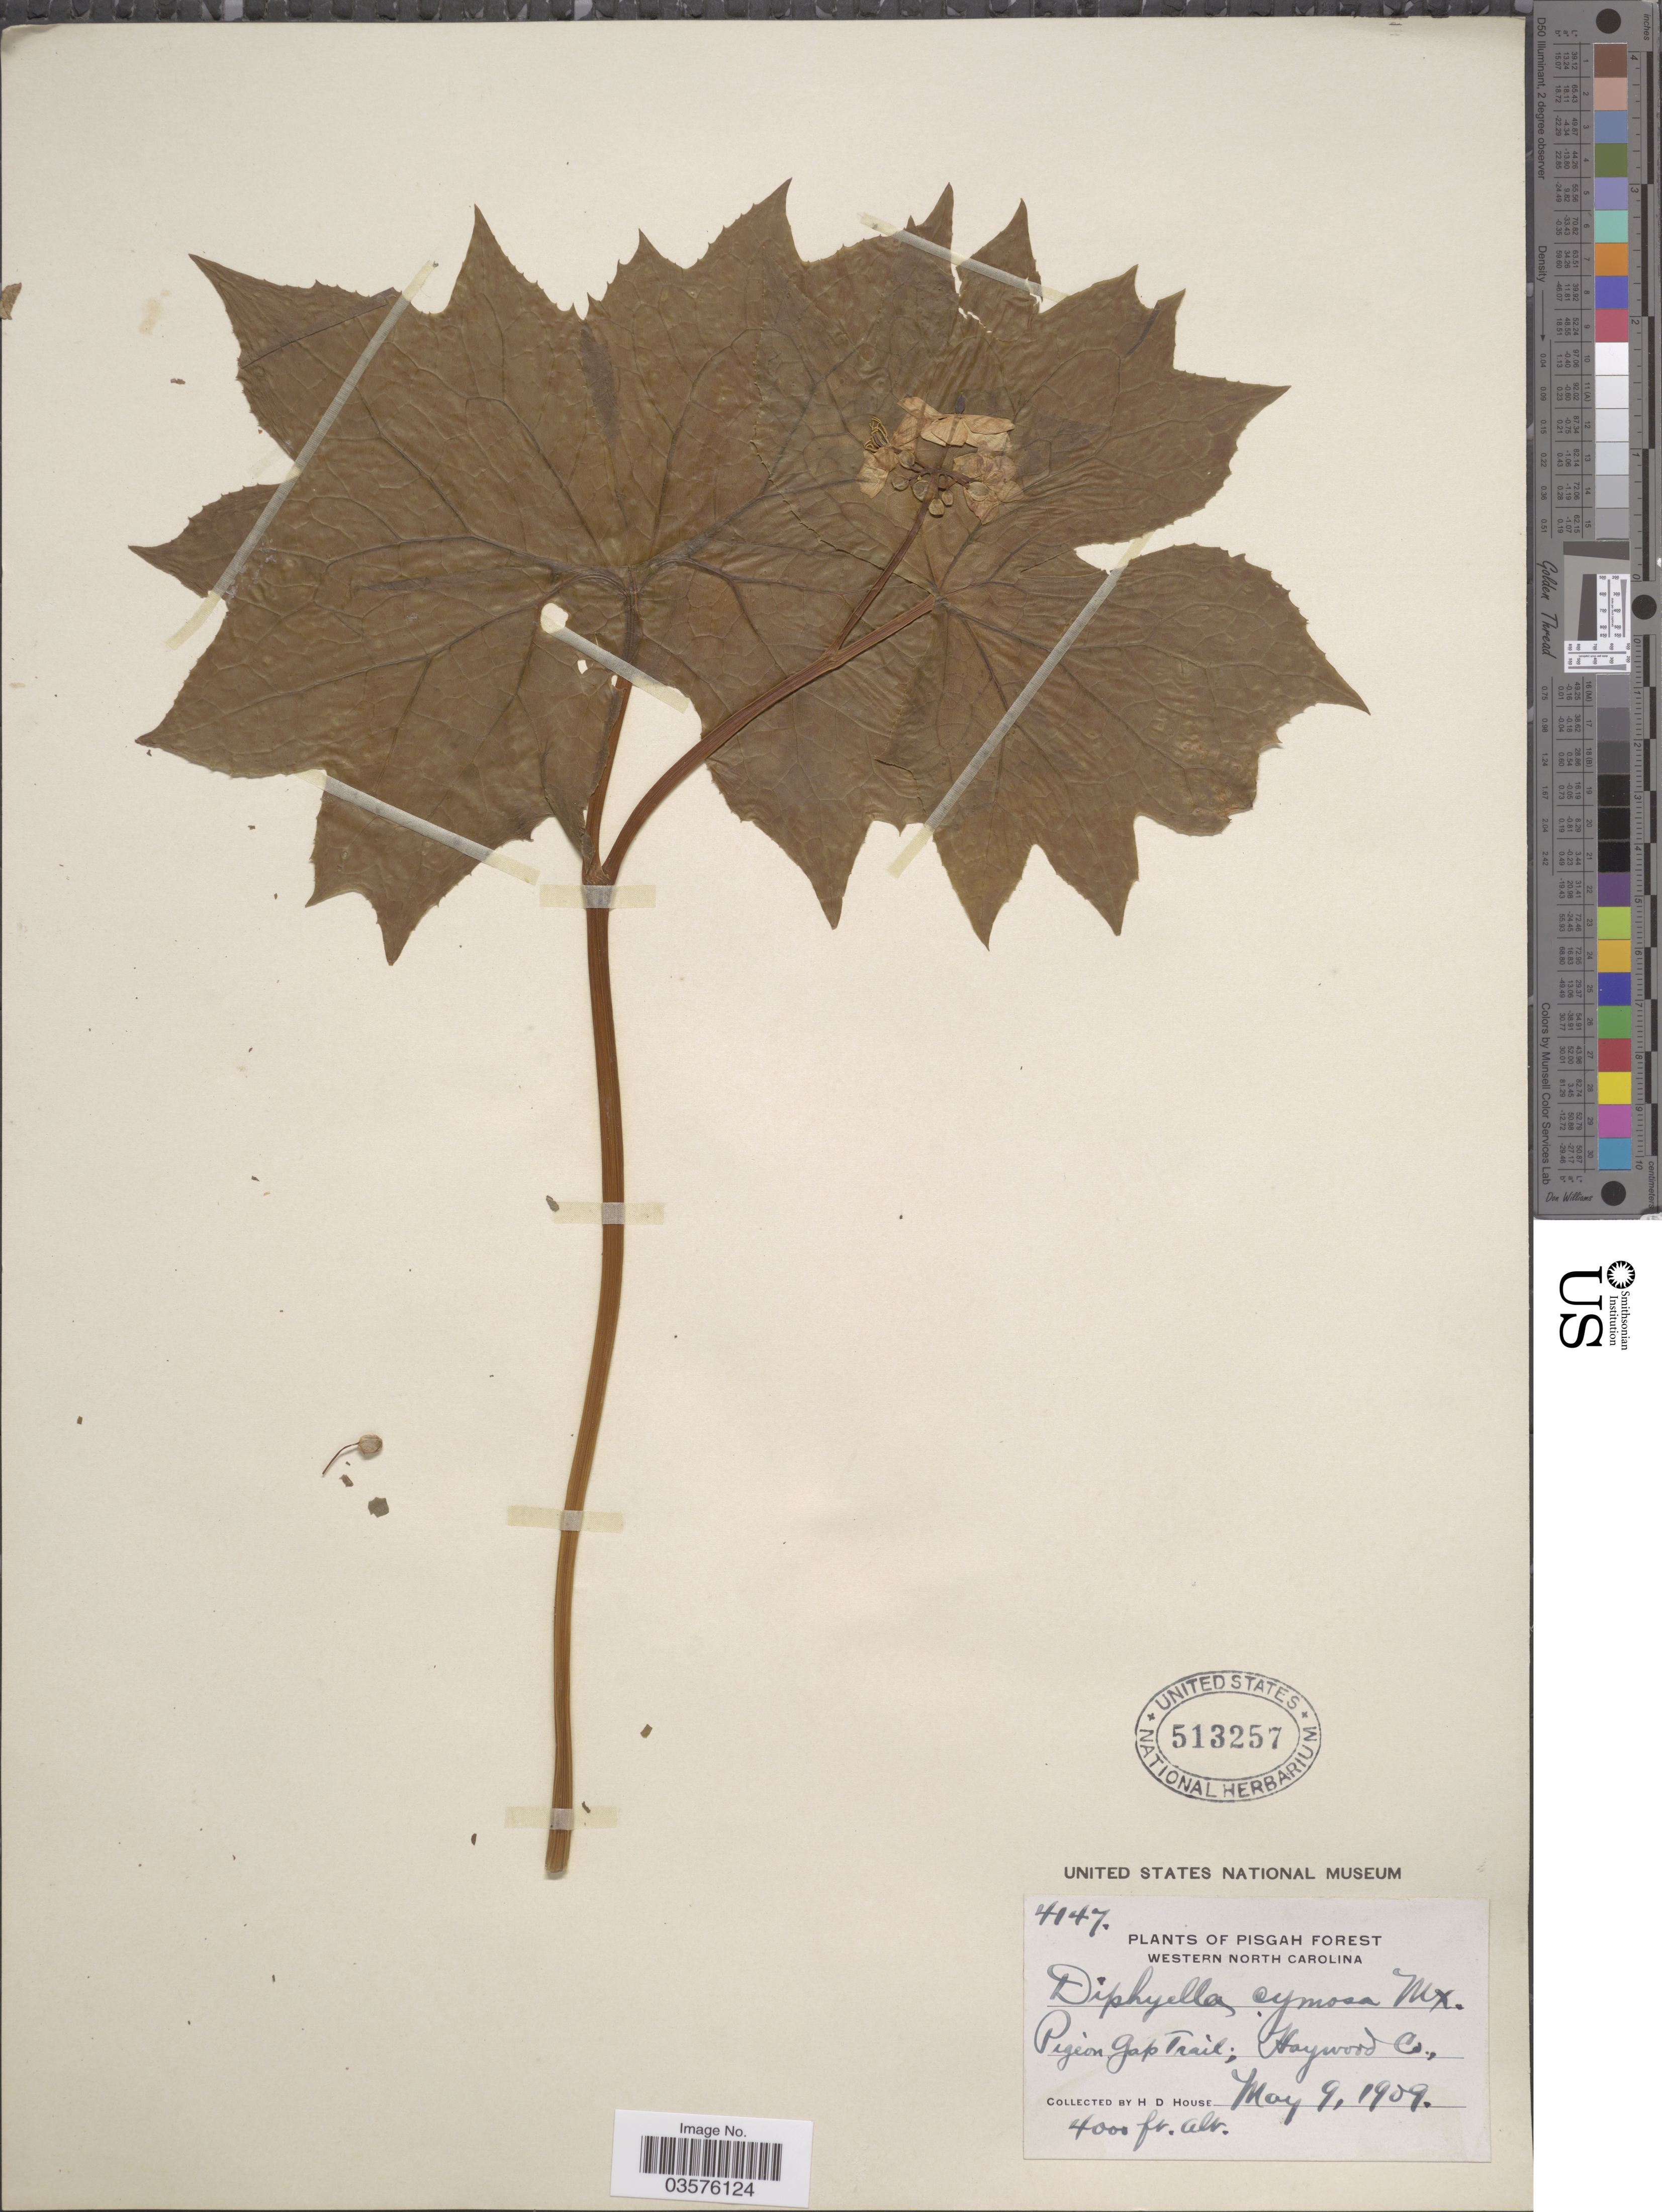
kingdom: Plantae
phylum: Tracheophyta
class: Magnoliopsida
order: Ranunculales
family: Berberidaceae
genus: Diphylleia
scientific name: Diphylleia cymosa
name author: Michx.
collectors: H. D. House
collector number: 4147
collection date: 1909-05-09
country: United States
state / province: North Carolina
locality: Pisgah Forest. Western North Carolina. Pigeon Gap Trail; Haywood Co.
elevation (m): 1219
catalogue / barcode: US 513257